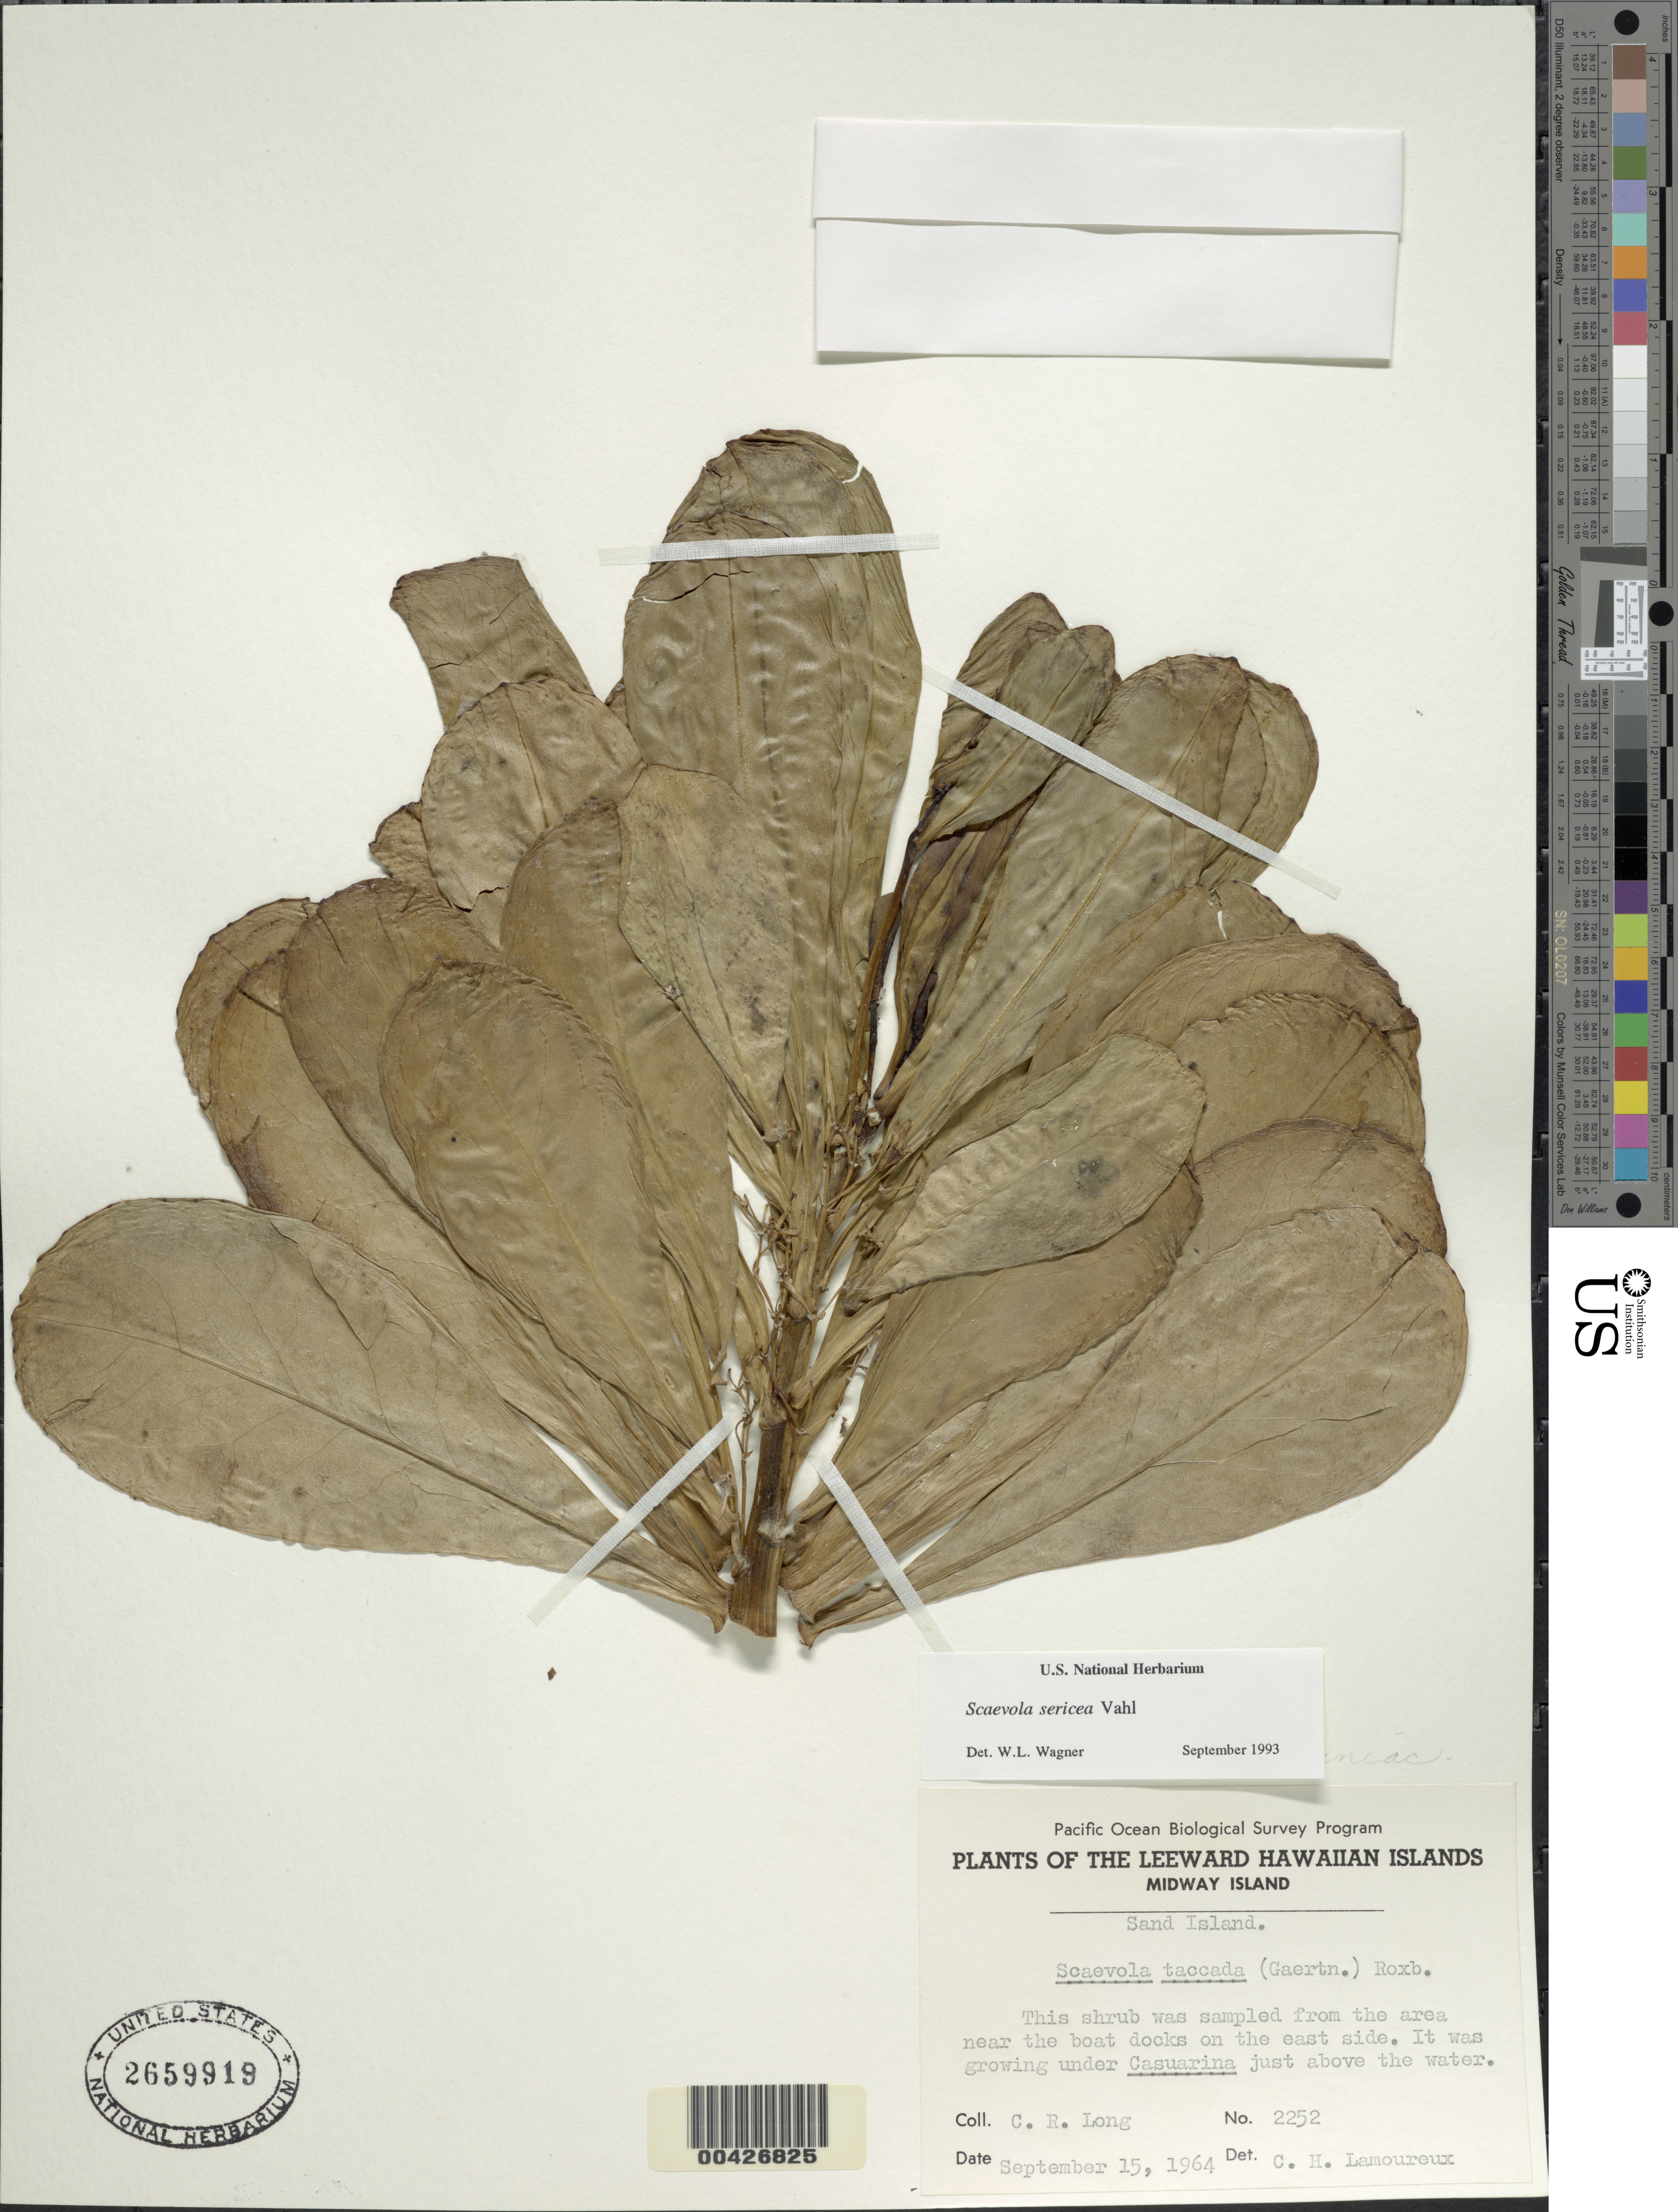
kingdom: Plantae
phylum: Tracheophyta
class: Magnoliopsida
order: Asterales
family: Goodeniaceae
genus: Scaevola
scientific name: Scaevola taccada var. taccada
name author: (Gaertn.) Roxb.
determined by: Wagner, W. L., (BOT), Smithsonian Institution - National Museum of Natural History (UNITED STATES)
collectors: C. Long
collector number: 2252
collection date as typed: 15 Sep 1964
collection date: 1964-09-15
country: U.S. Administered Pacific Islands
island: Midway Atoll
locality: Sand Islet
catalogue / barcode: US 2659919